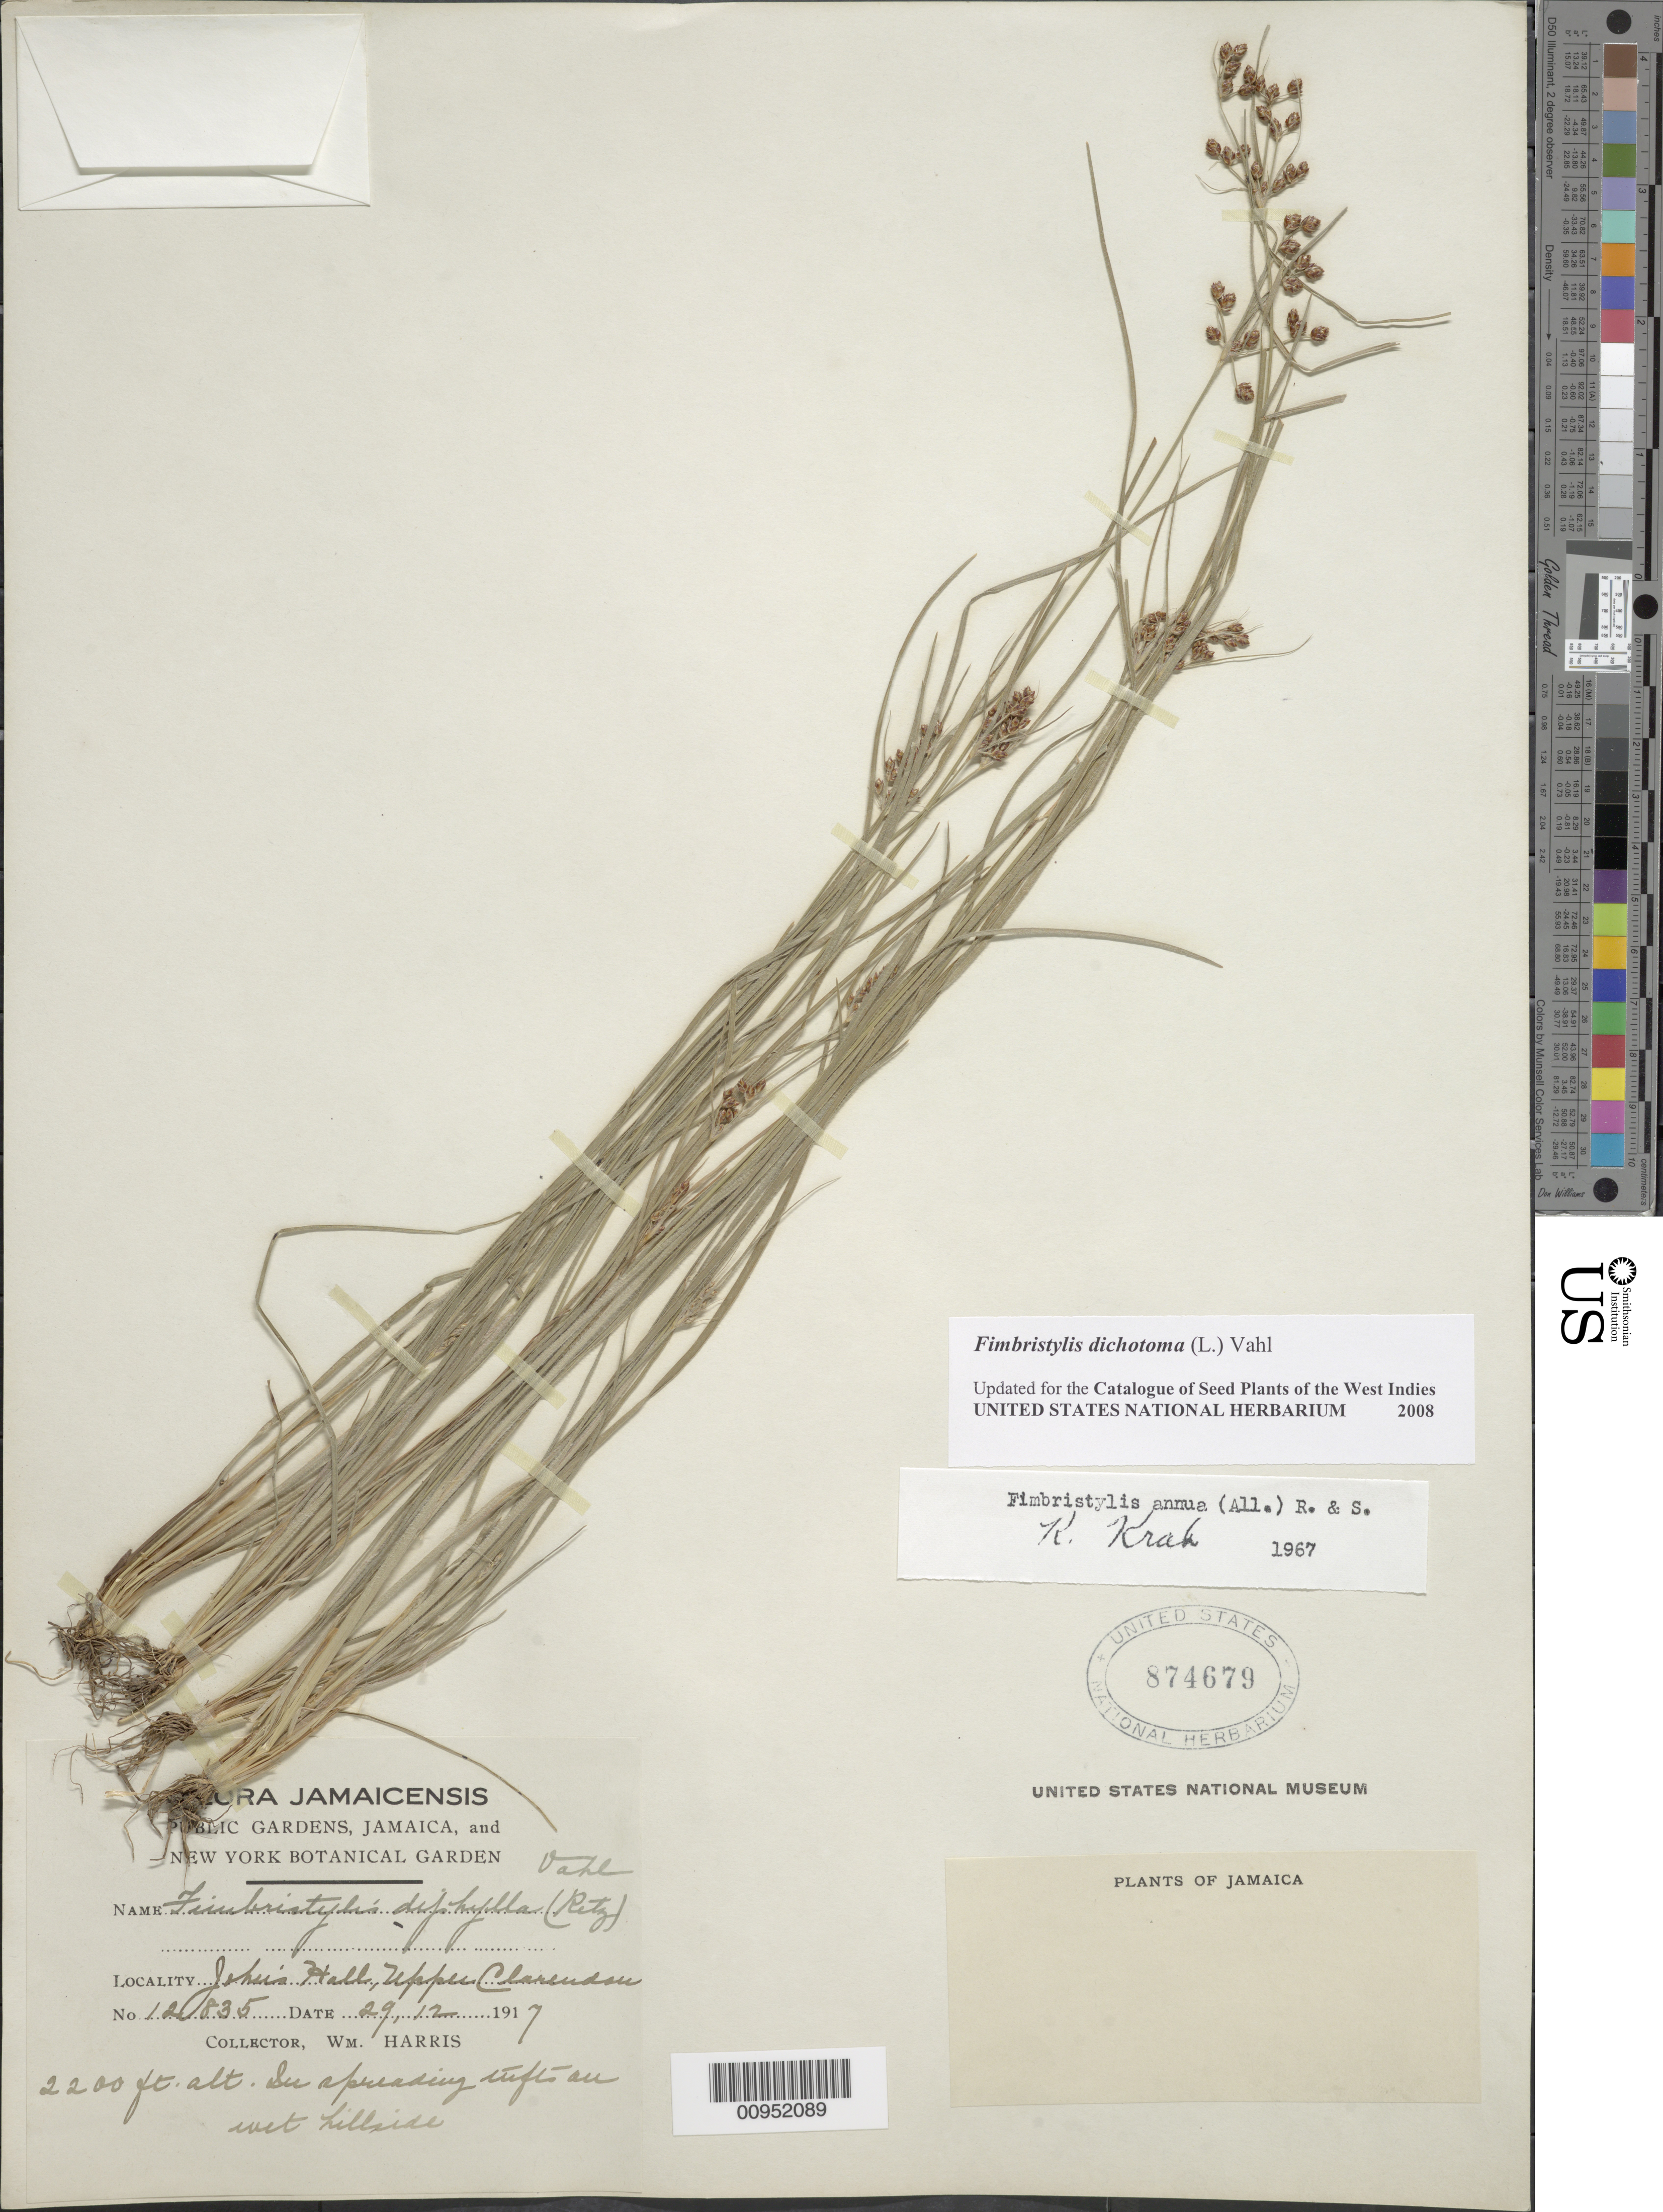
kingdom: Plantae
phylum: Tracheophyta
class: Liliopsida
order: Poales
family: Cyperaceae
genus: Fimbristylis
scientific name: Fimbristylis dichotoma subsp. dichotoma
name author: (L.) Vahl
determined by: Strong, M. T., (US), Smithsonian Institution - National Museum of Natural History (UNITED STATES)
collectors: W. H. Harris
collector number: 12835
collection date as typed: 29 Dec 1917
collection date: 1917-12-29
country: Jamaica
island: Jamaica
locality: John's Hall, Upper Clarendon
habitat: In spreading tufts on wet hillside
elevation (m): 671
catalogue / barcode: US 874679